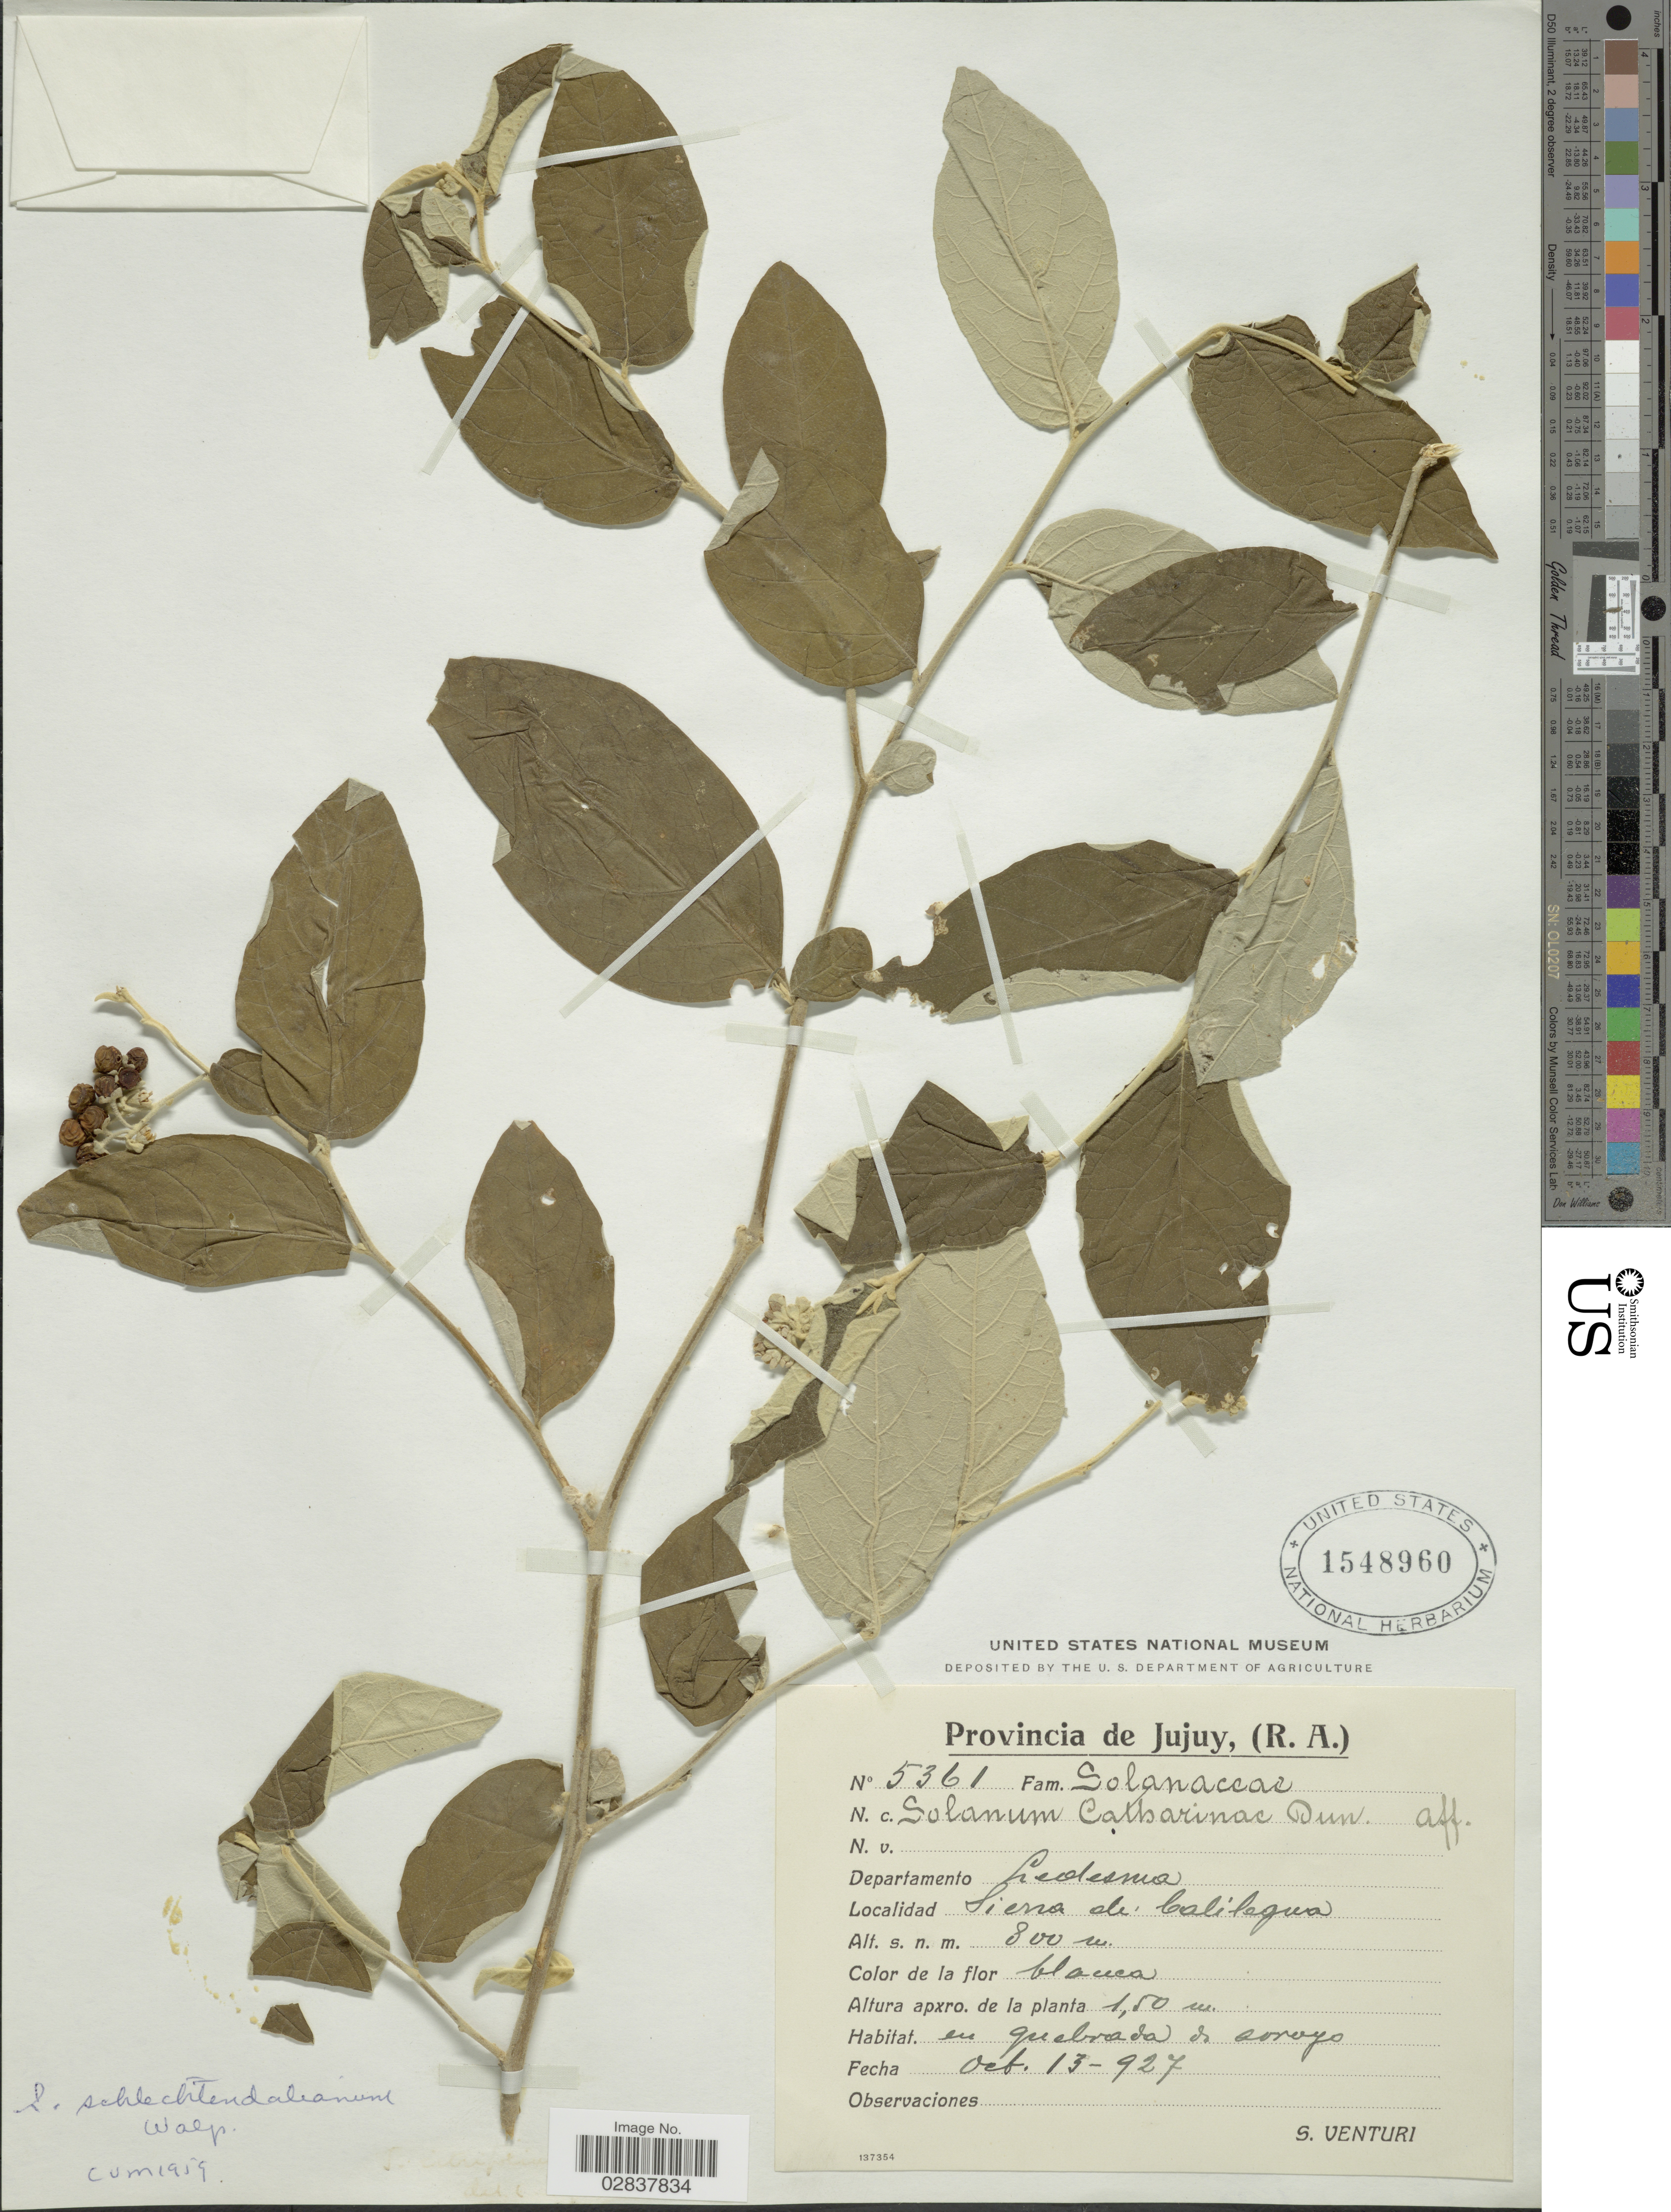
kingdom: Plantae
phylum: Tracheophyta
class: Magnoliopsida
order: Solanales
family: Solanaceae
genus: Solanum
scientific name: Solanum schlechtendalianum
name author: Walp.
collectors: S. Venturi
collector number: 5361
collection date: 1927-10-13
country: Argentina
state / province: Jujuy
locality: (R.A.) Departamento Ledesma, Sierra de Calilegua.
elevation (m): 800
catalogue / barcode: US 1548960